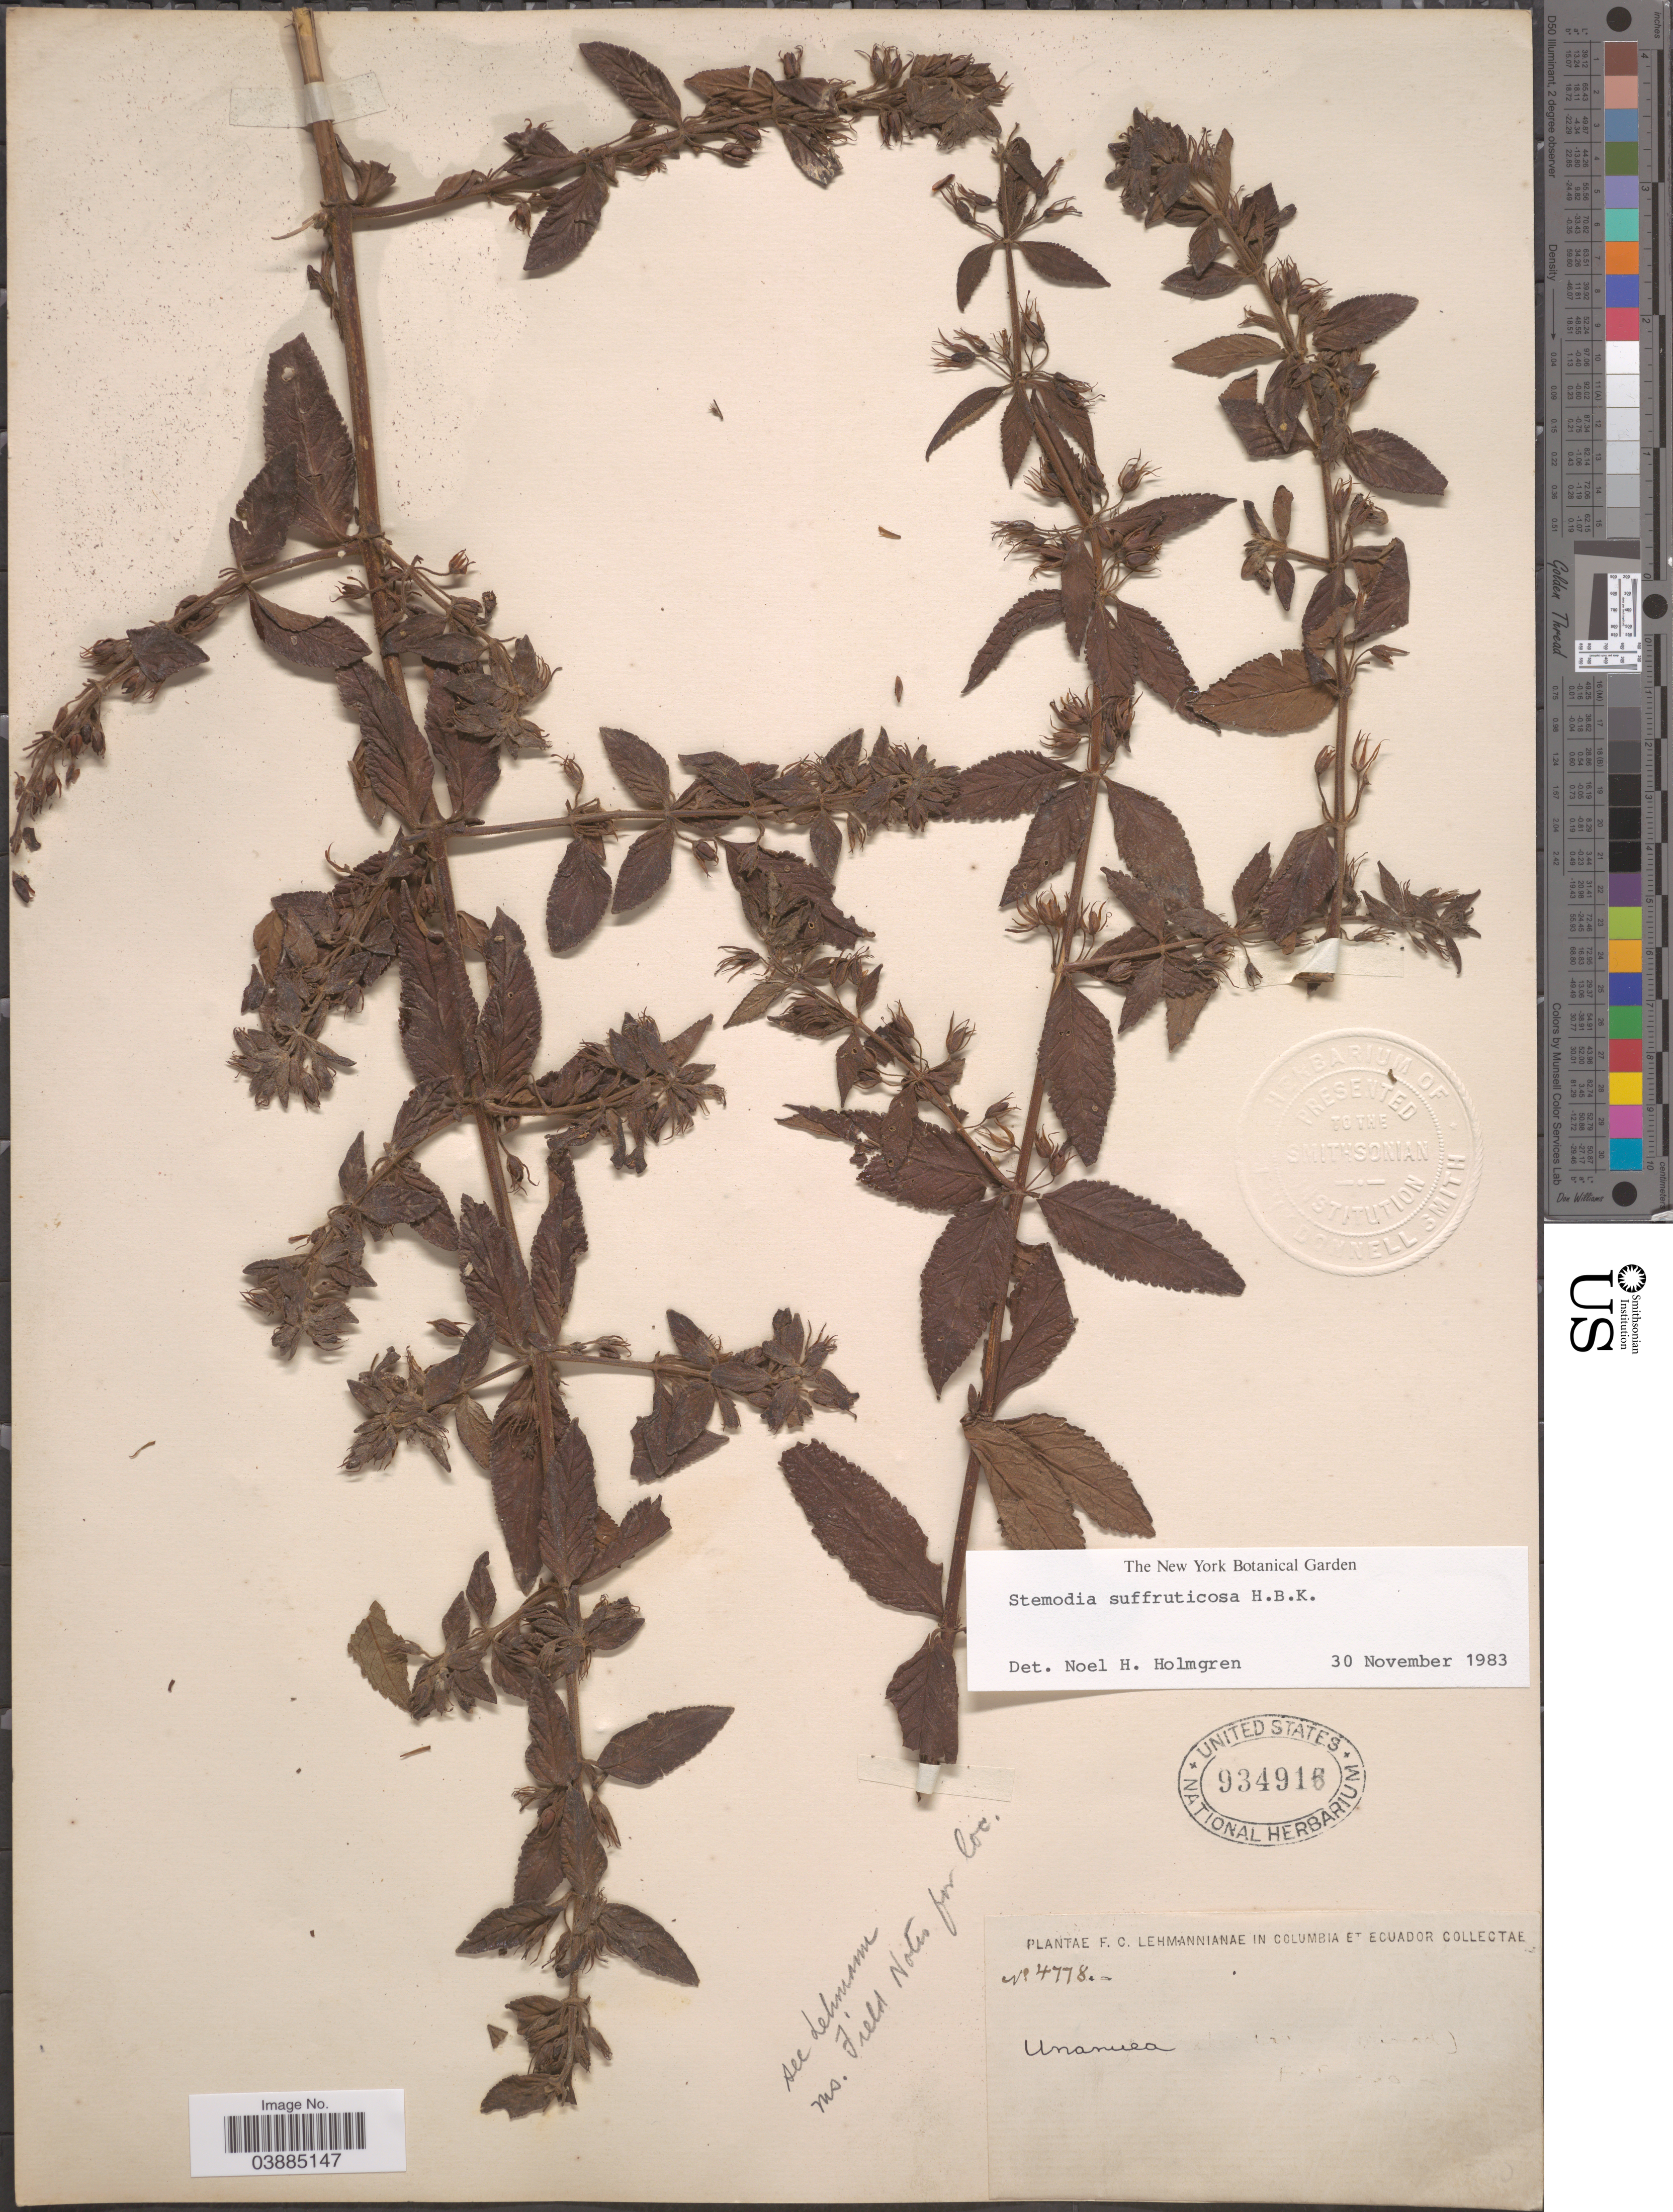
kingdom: Plantae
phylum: Tracheophyta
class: Magnoliopsida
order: Lamiales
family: Plantaginaceae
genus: Stemodia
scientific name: Stemodia suffruticosa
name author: Kunth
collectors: F. C. Lehmann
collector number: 4778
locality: Columbia et Ecuador.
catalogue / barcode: US 934916